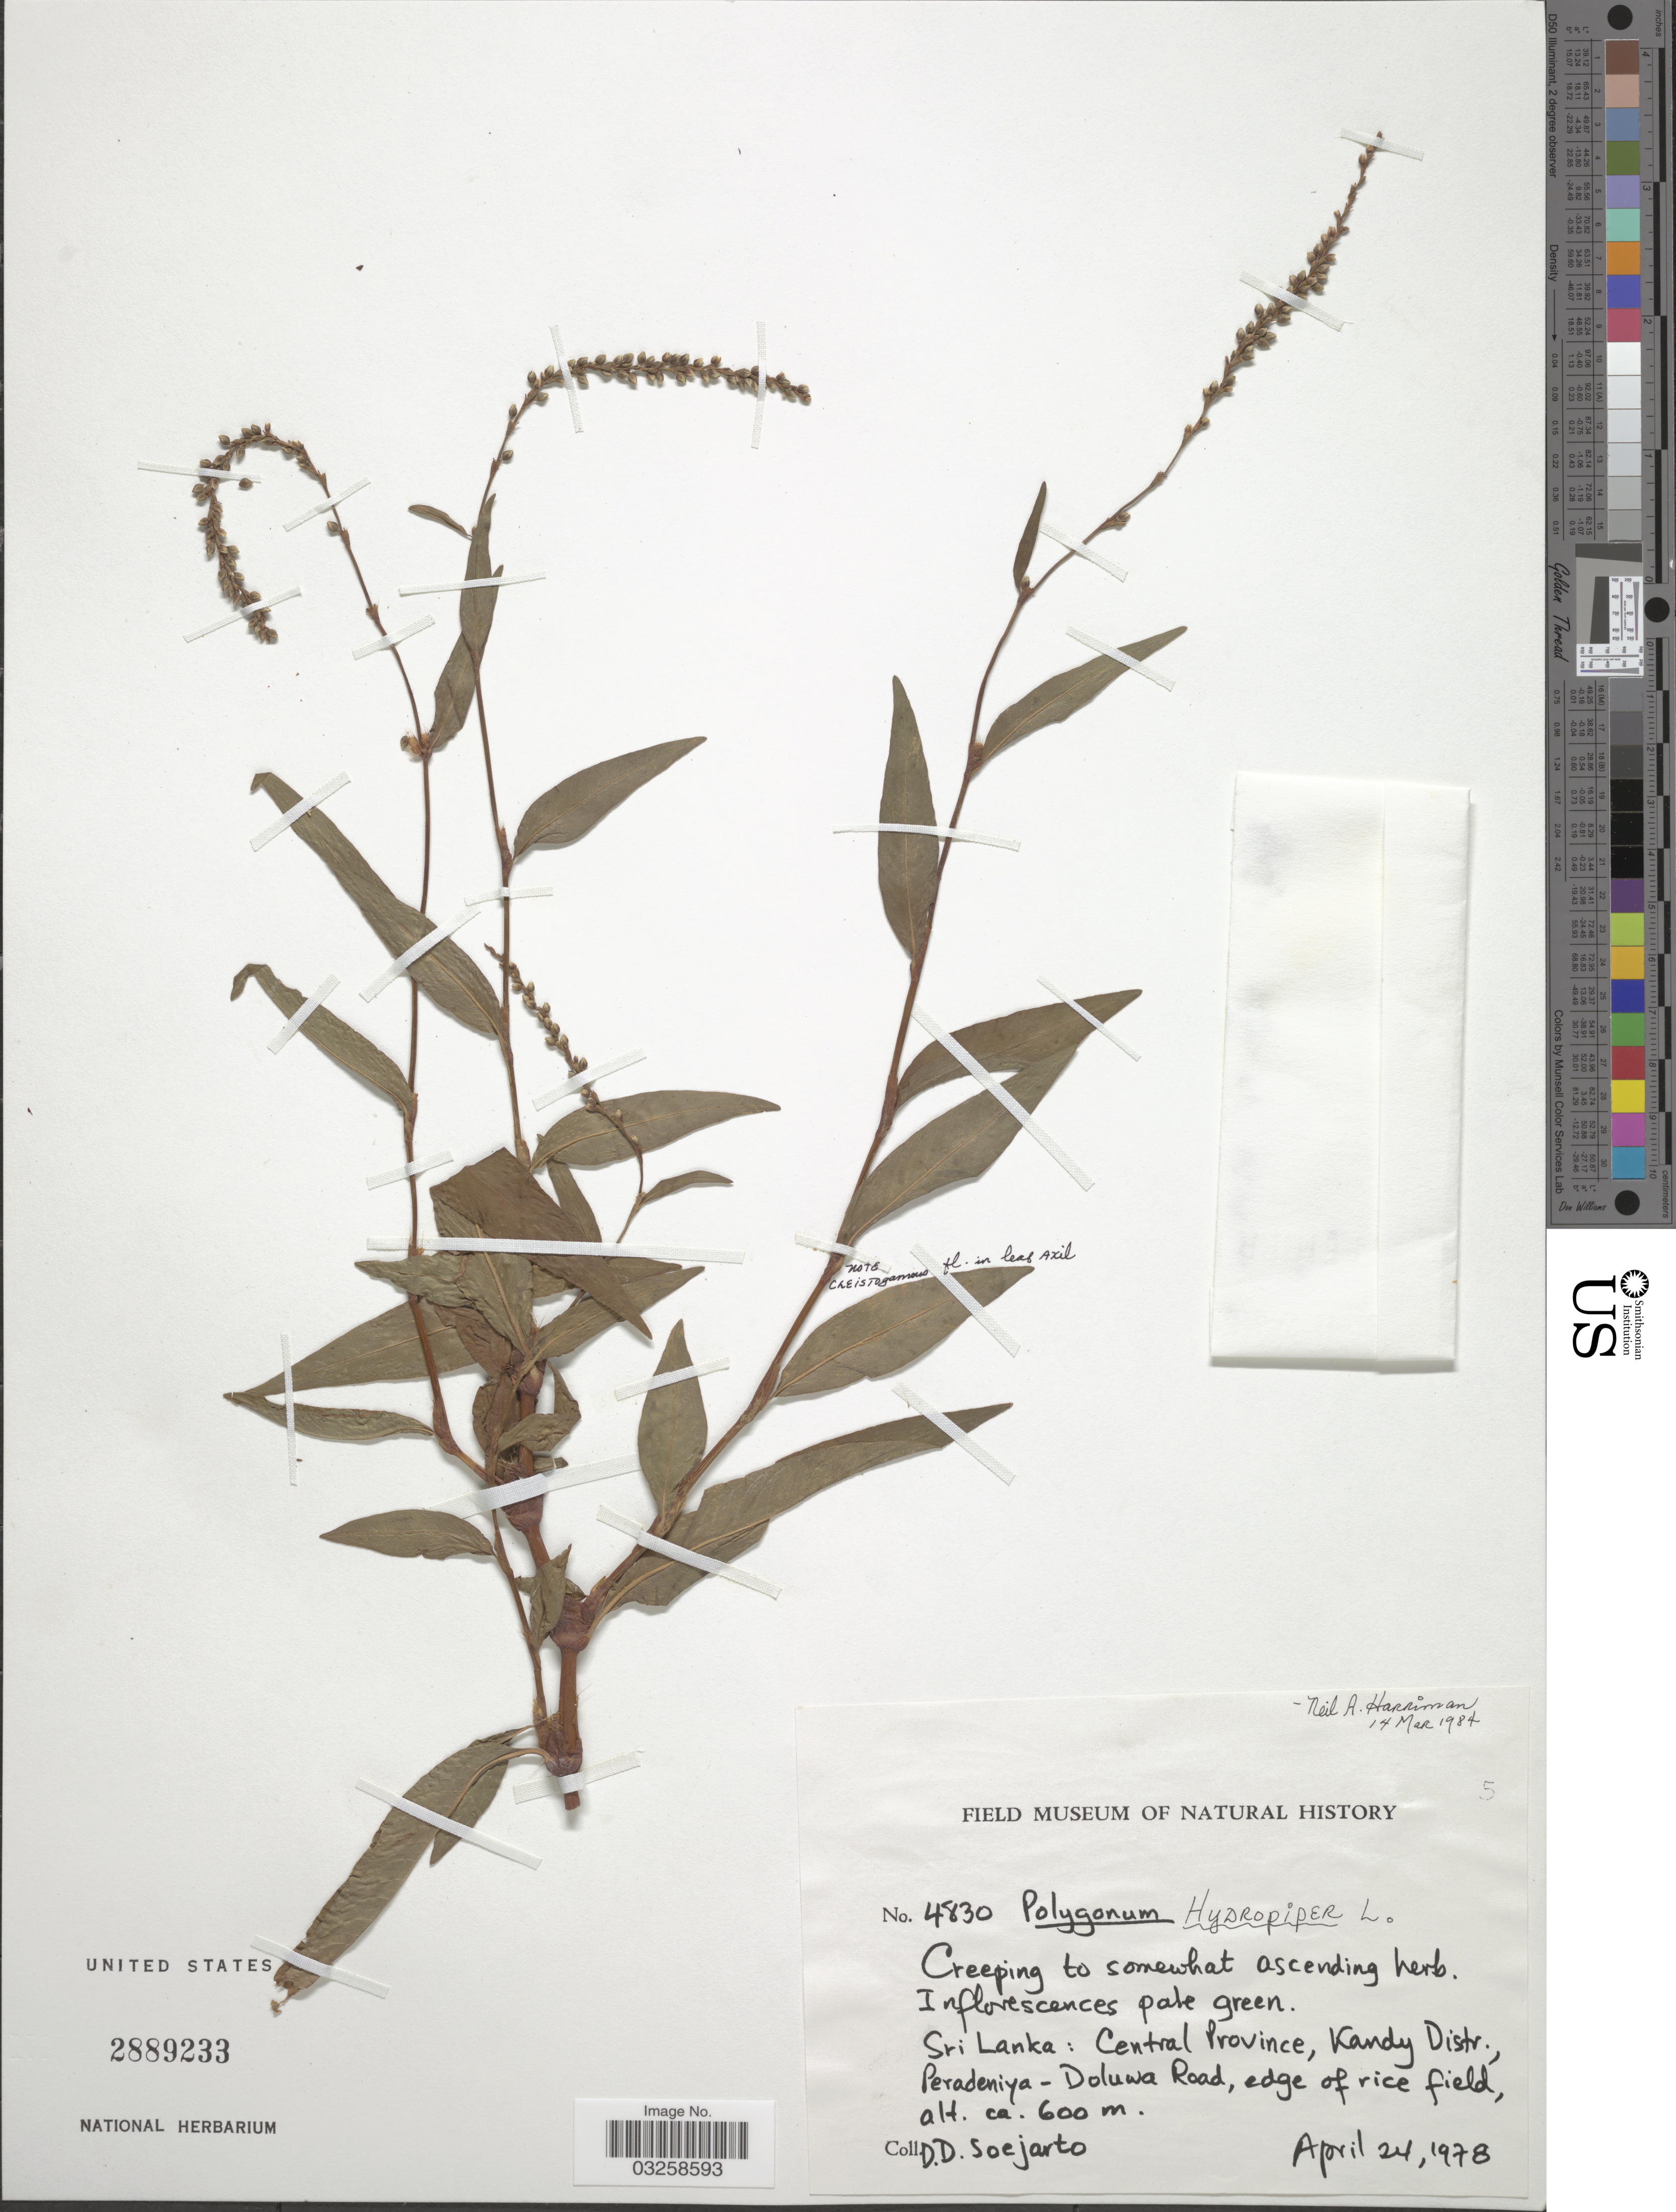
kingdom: Plantae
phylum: Tracheophyta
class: Magnoliopsida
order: Caryophyllales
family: Polygonaceae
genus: Polygonum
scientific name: Polygonum hydropiper var. hydropiper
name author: L.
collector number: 4830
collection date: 1978-04-24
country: Sri Lanka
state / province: Central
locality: Central Province, Kandy Distr., Peradeniya-Doluwa Road.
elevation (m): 600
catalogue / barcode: US 2889233